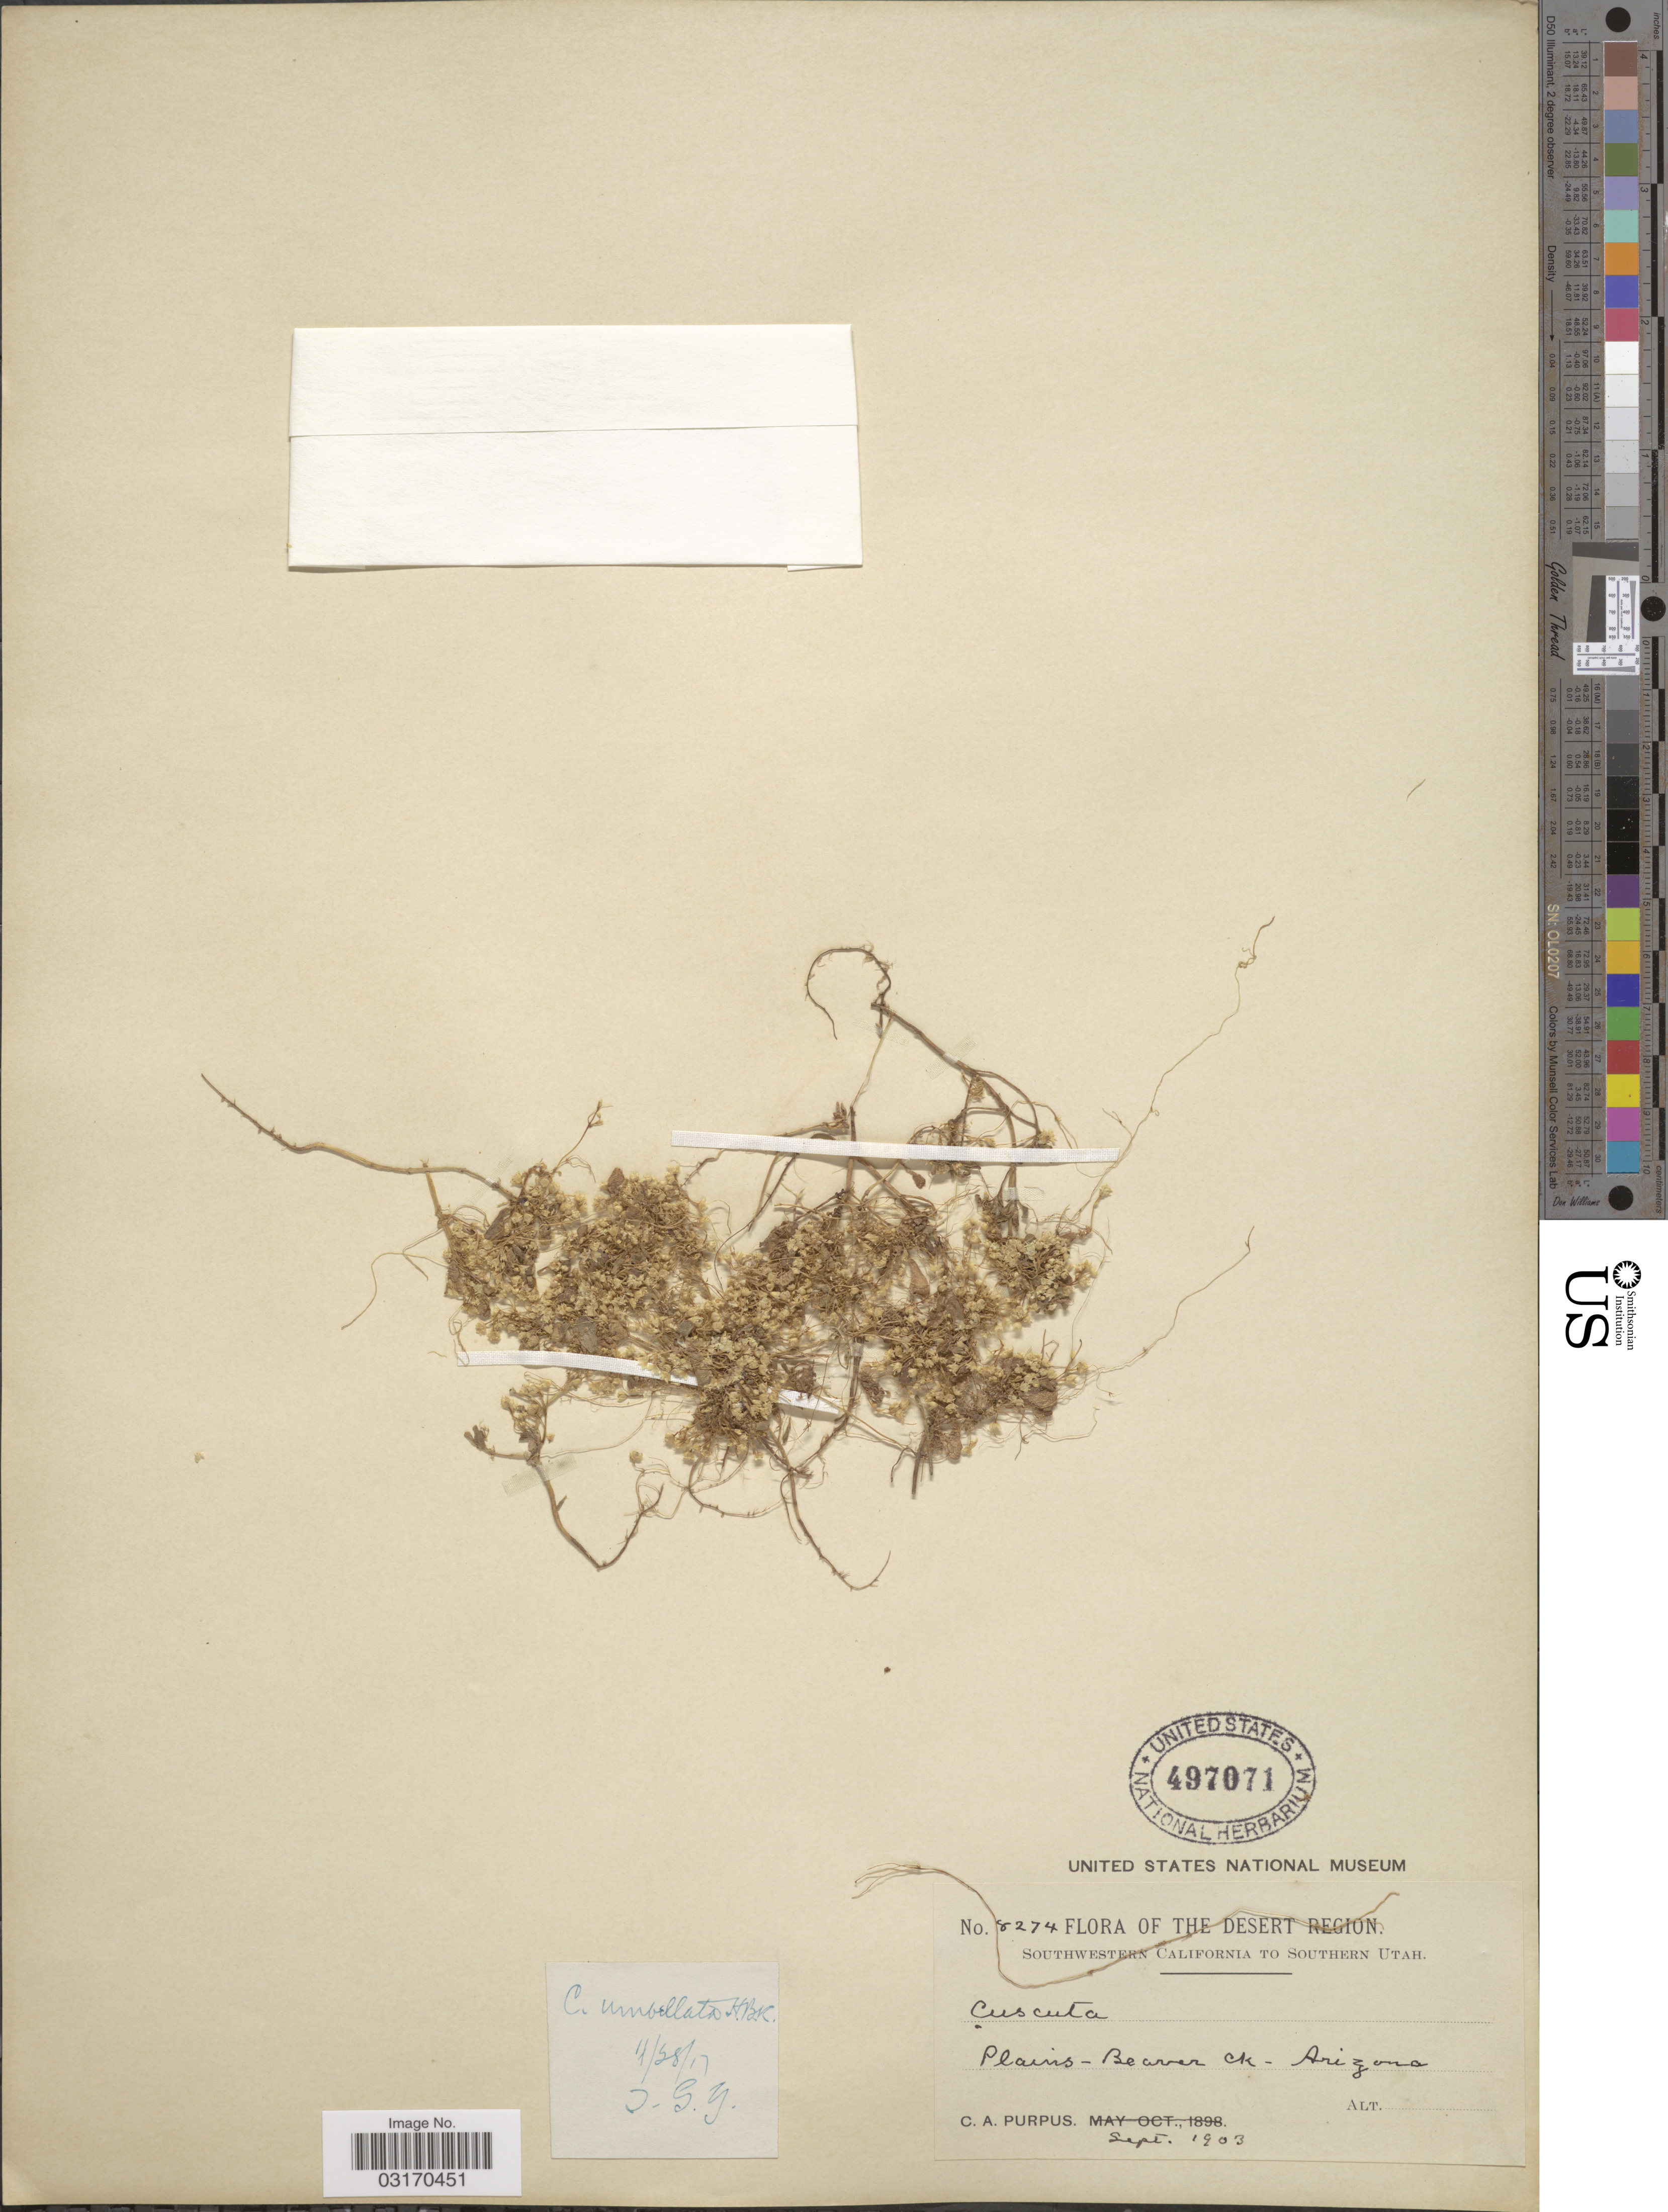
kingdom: Plantae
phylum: Tracheophyta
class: Magnoliopsida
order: Solanales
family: Convolvulaceae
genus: Cuscuta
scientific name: Cuscuta umbellata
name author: Kunth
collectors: C. A. Purpus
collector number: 8274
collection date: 1903-09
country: United States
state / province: Arizona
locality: Plains - Beaver Ck.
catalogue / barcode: US 497071